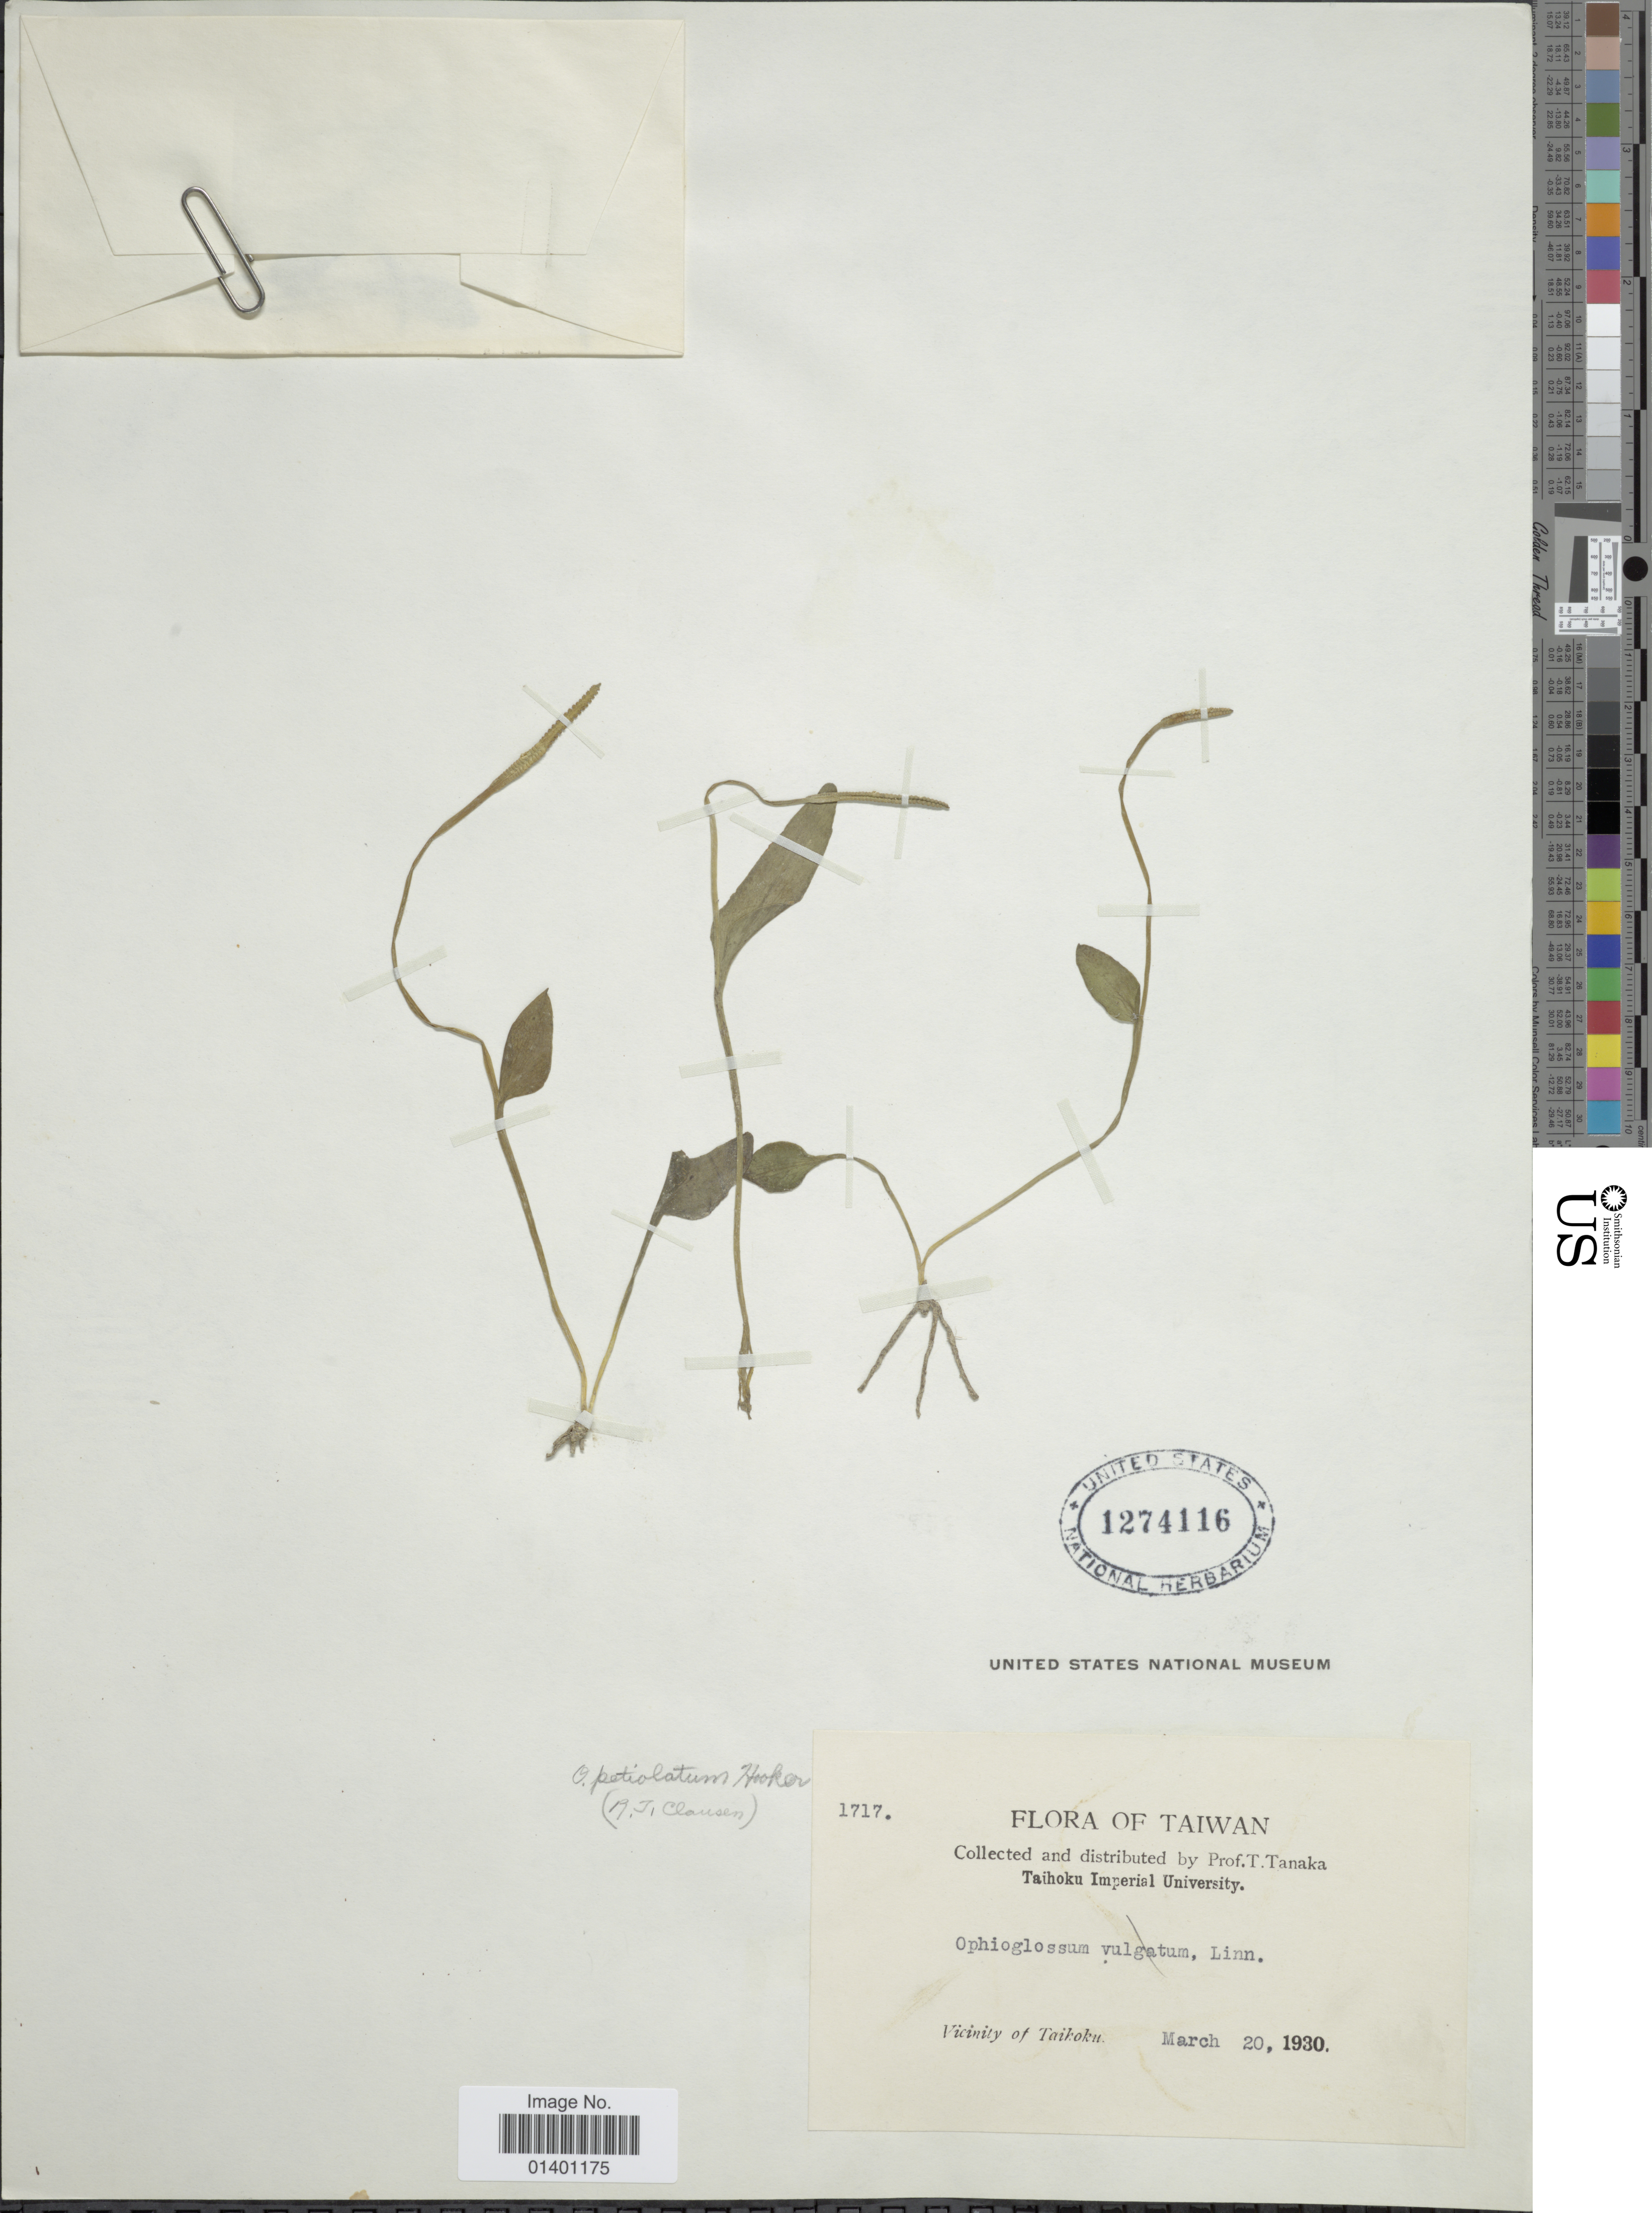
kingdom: Plantae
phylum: Tracheophyta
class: Polypodiopsida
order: Ophioglossales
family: Ophioglossaceae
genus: Ophioglossum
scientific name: Ophioglossum petiolatum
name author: Hook.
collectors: T. Tanaka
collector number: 1717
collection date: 1930-03-20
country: Taiwan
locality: Vicinity of Taikoku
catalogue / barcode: US 1274116